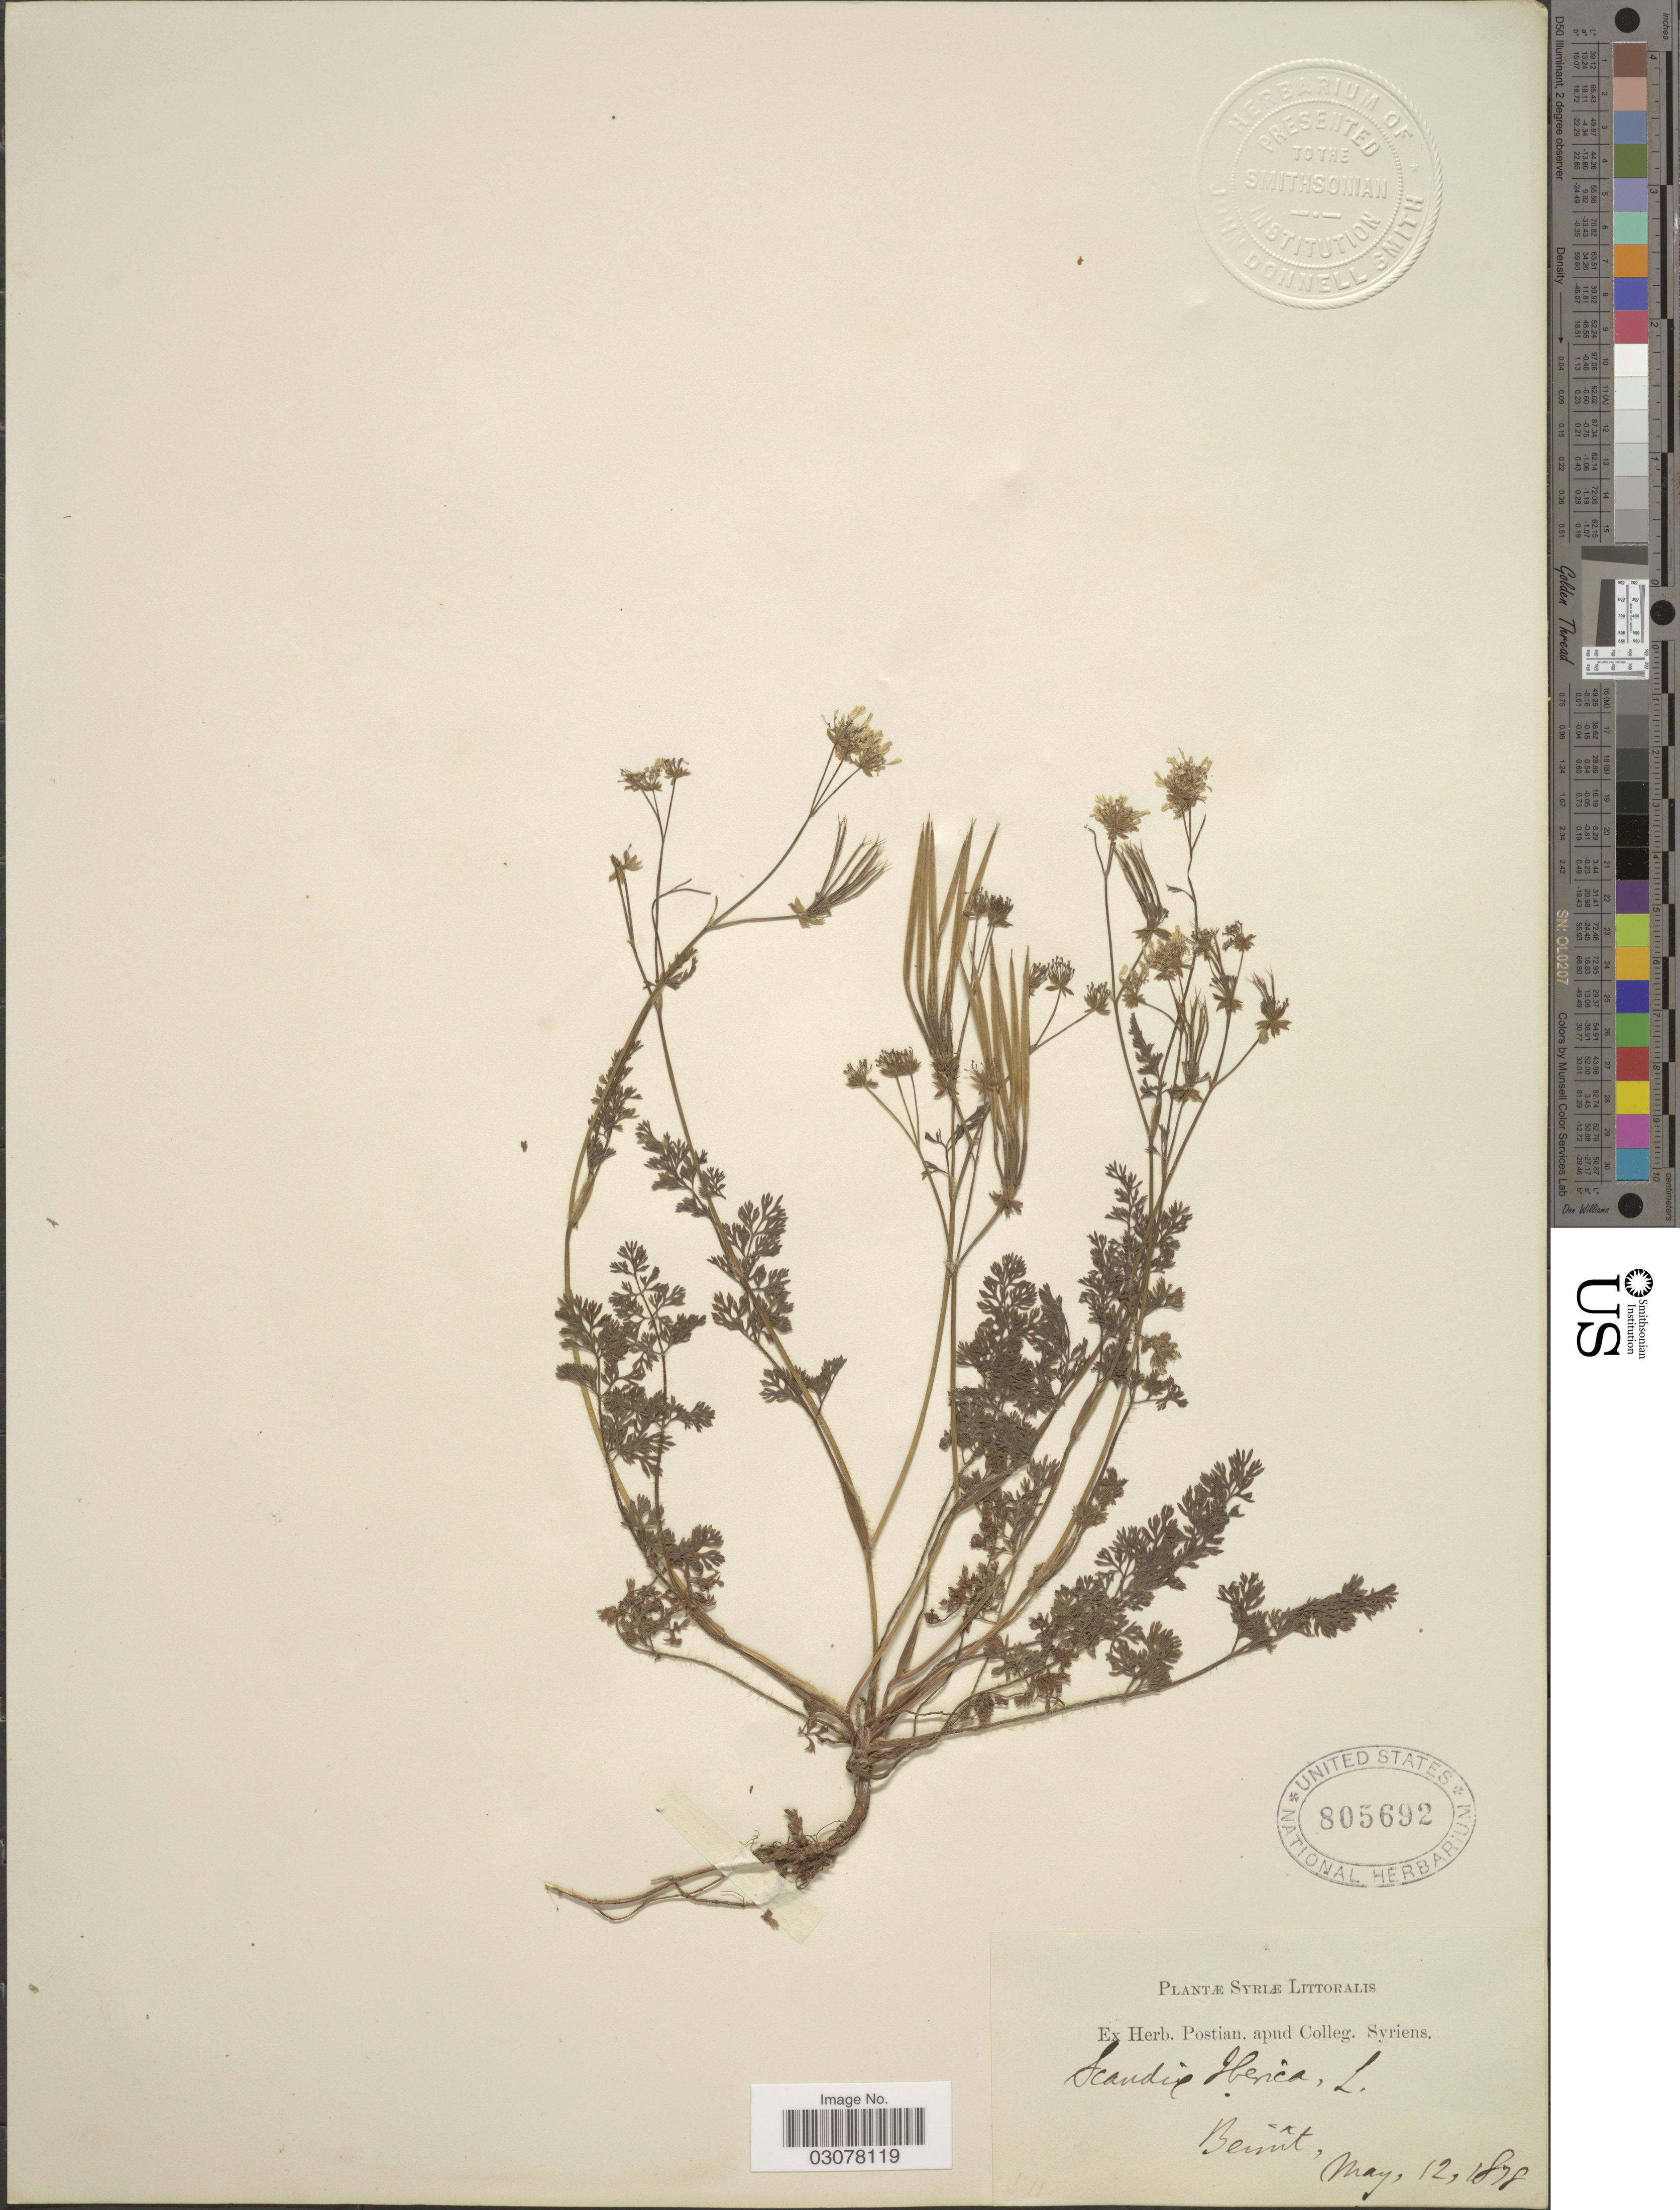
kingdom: Plantae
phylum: Tracheophyta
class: Magnoliopsida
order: Apiales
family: Apiaceae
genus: Scandix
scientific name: Scandix iberica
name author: M. Bieb.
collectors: ex herb. Postian. apud Colleg. Syriens. Protest. USE "Fannie P. A. Shepard" (10308853) AS PRIMARY COLLECTOR INSTEAD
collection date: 1878-05-12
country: Lebanon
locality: Syriæ Littoralis. Beirut.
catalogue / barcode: US 805692